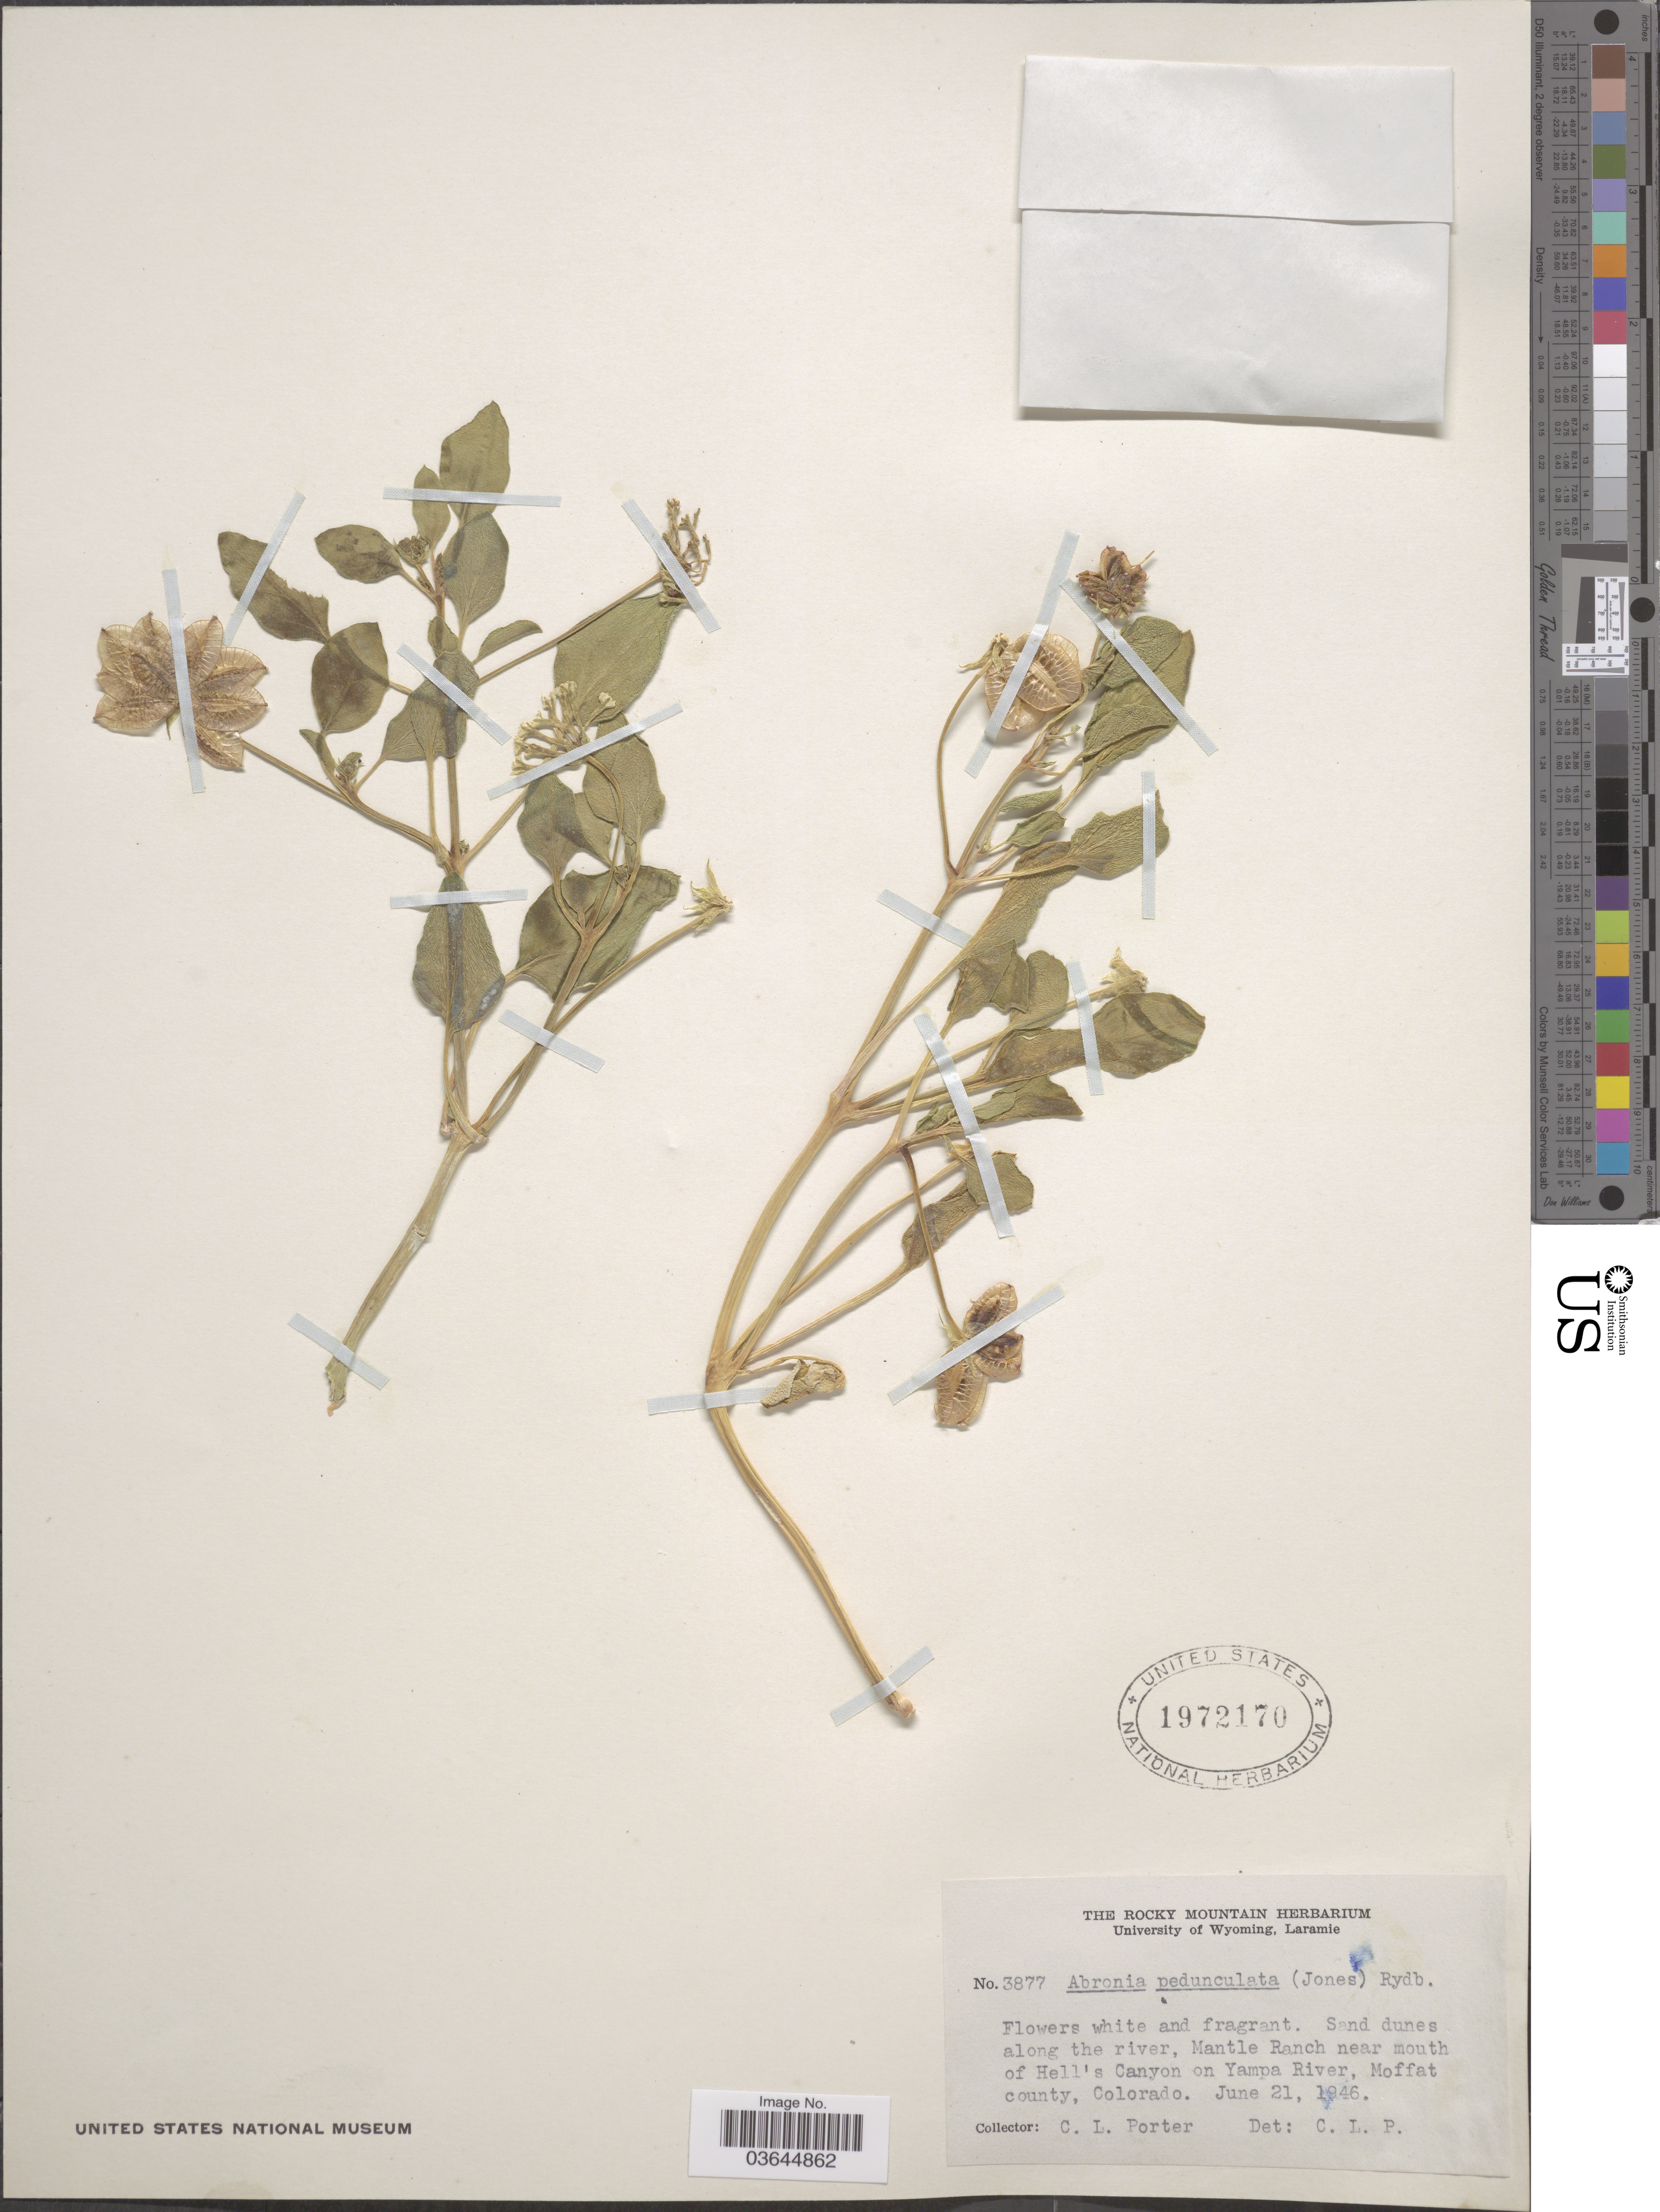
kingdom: Plantae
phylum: Tracheophyta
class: Magnoliopsida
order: Caryophyllales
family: Nyctaginaceae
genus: Abronia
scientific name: Abronia pedunculata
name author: Rydb.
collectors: C. L. Porter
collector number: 3877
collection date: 1946-06-21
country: United States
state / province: Colorado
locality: Sand dunes along the river, Mantle Ranch near mouth of Hell's Canyon on Yampa River, Moffat county.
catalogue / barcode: US 1972170